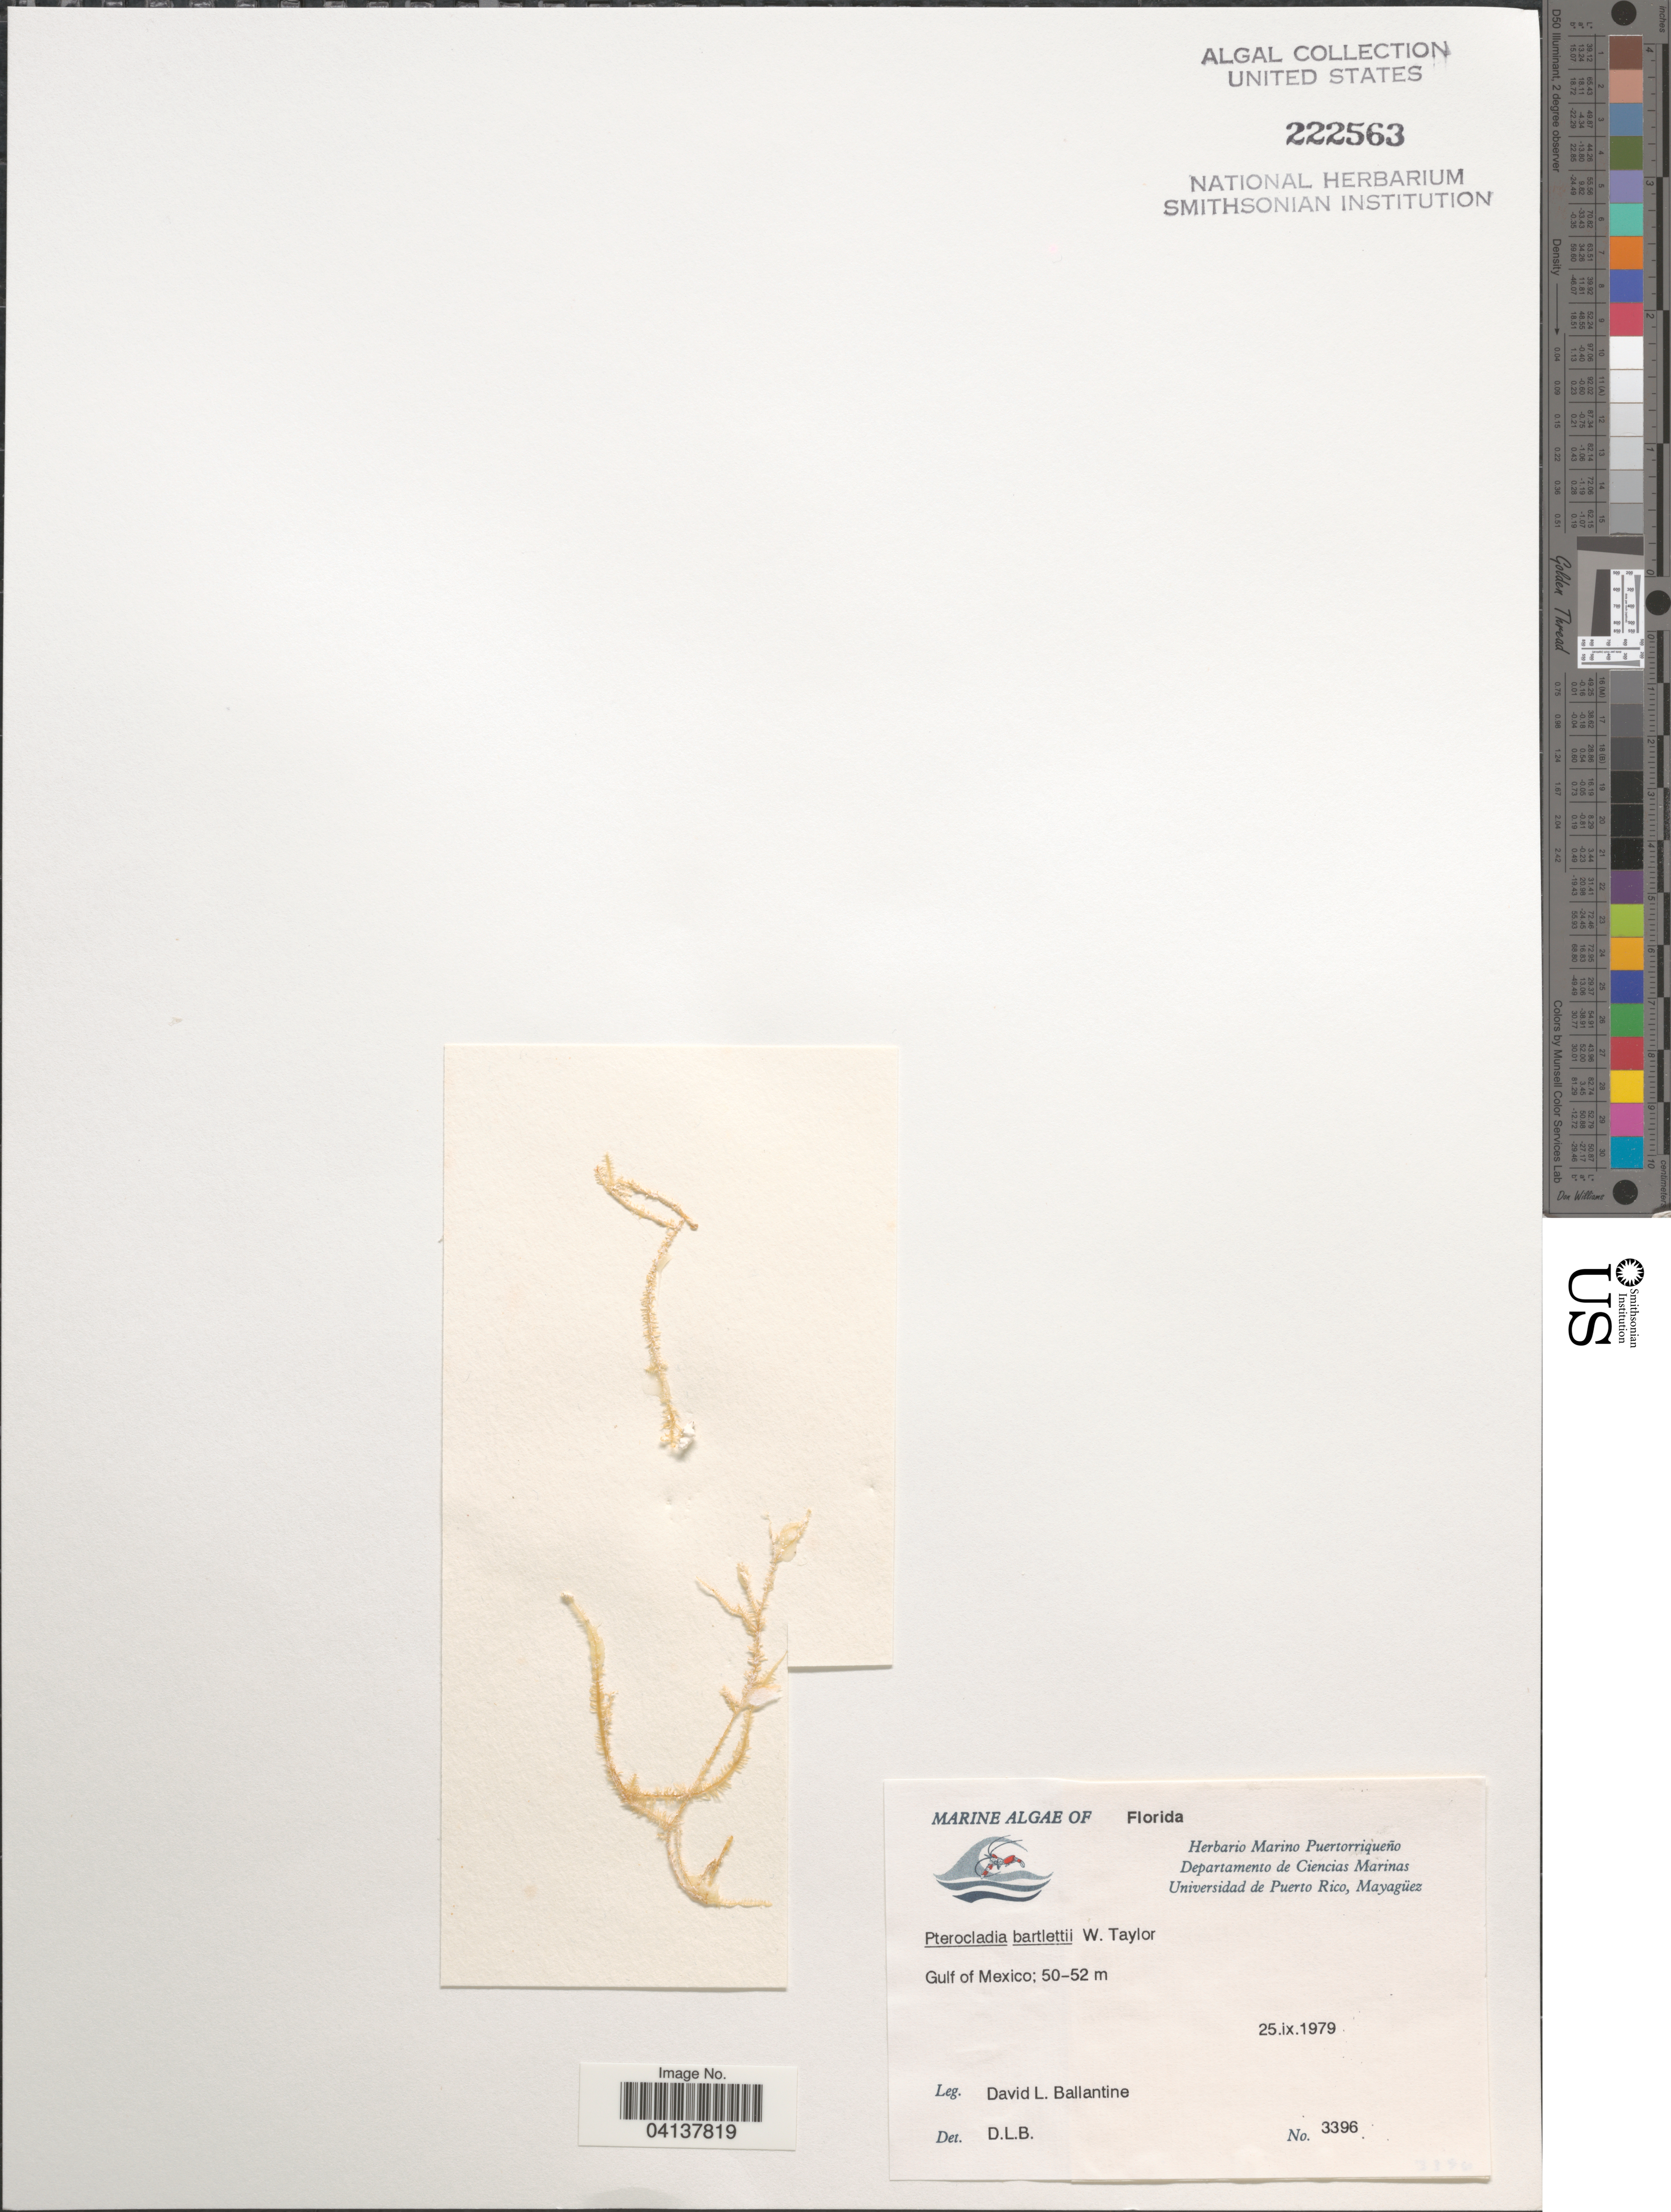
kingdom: Plantae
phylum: Rhodophyta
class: Florideophyceae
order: Gelidiales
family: Pterocladiaceae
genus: Pterocladiella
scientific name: Pterocladiella bartlettii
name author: (W.R. Taylor) Santelices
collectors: D.L. Ballantine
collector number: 3396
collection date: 1979-09-25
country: United States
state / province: Florida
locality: Gulf of Mexico.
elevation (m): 50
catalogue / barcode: US 222563